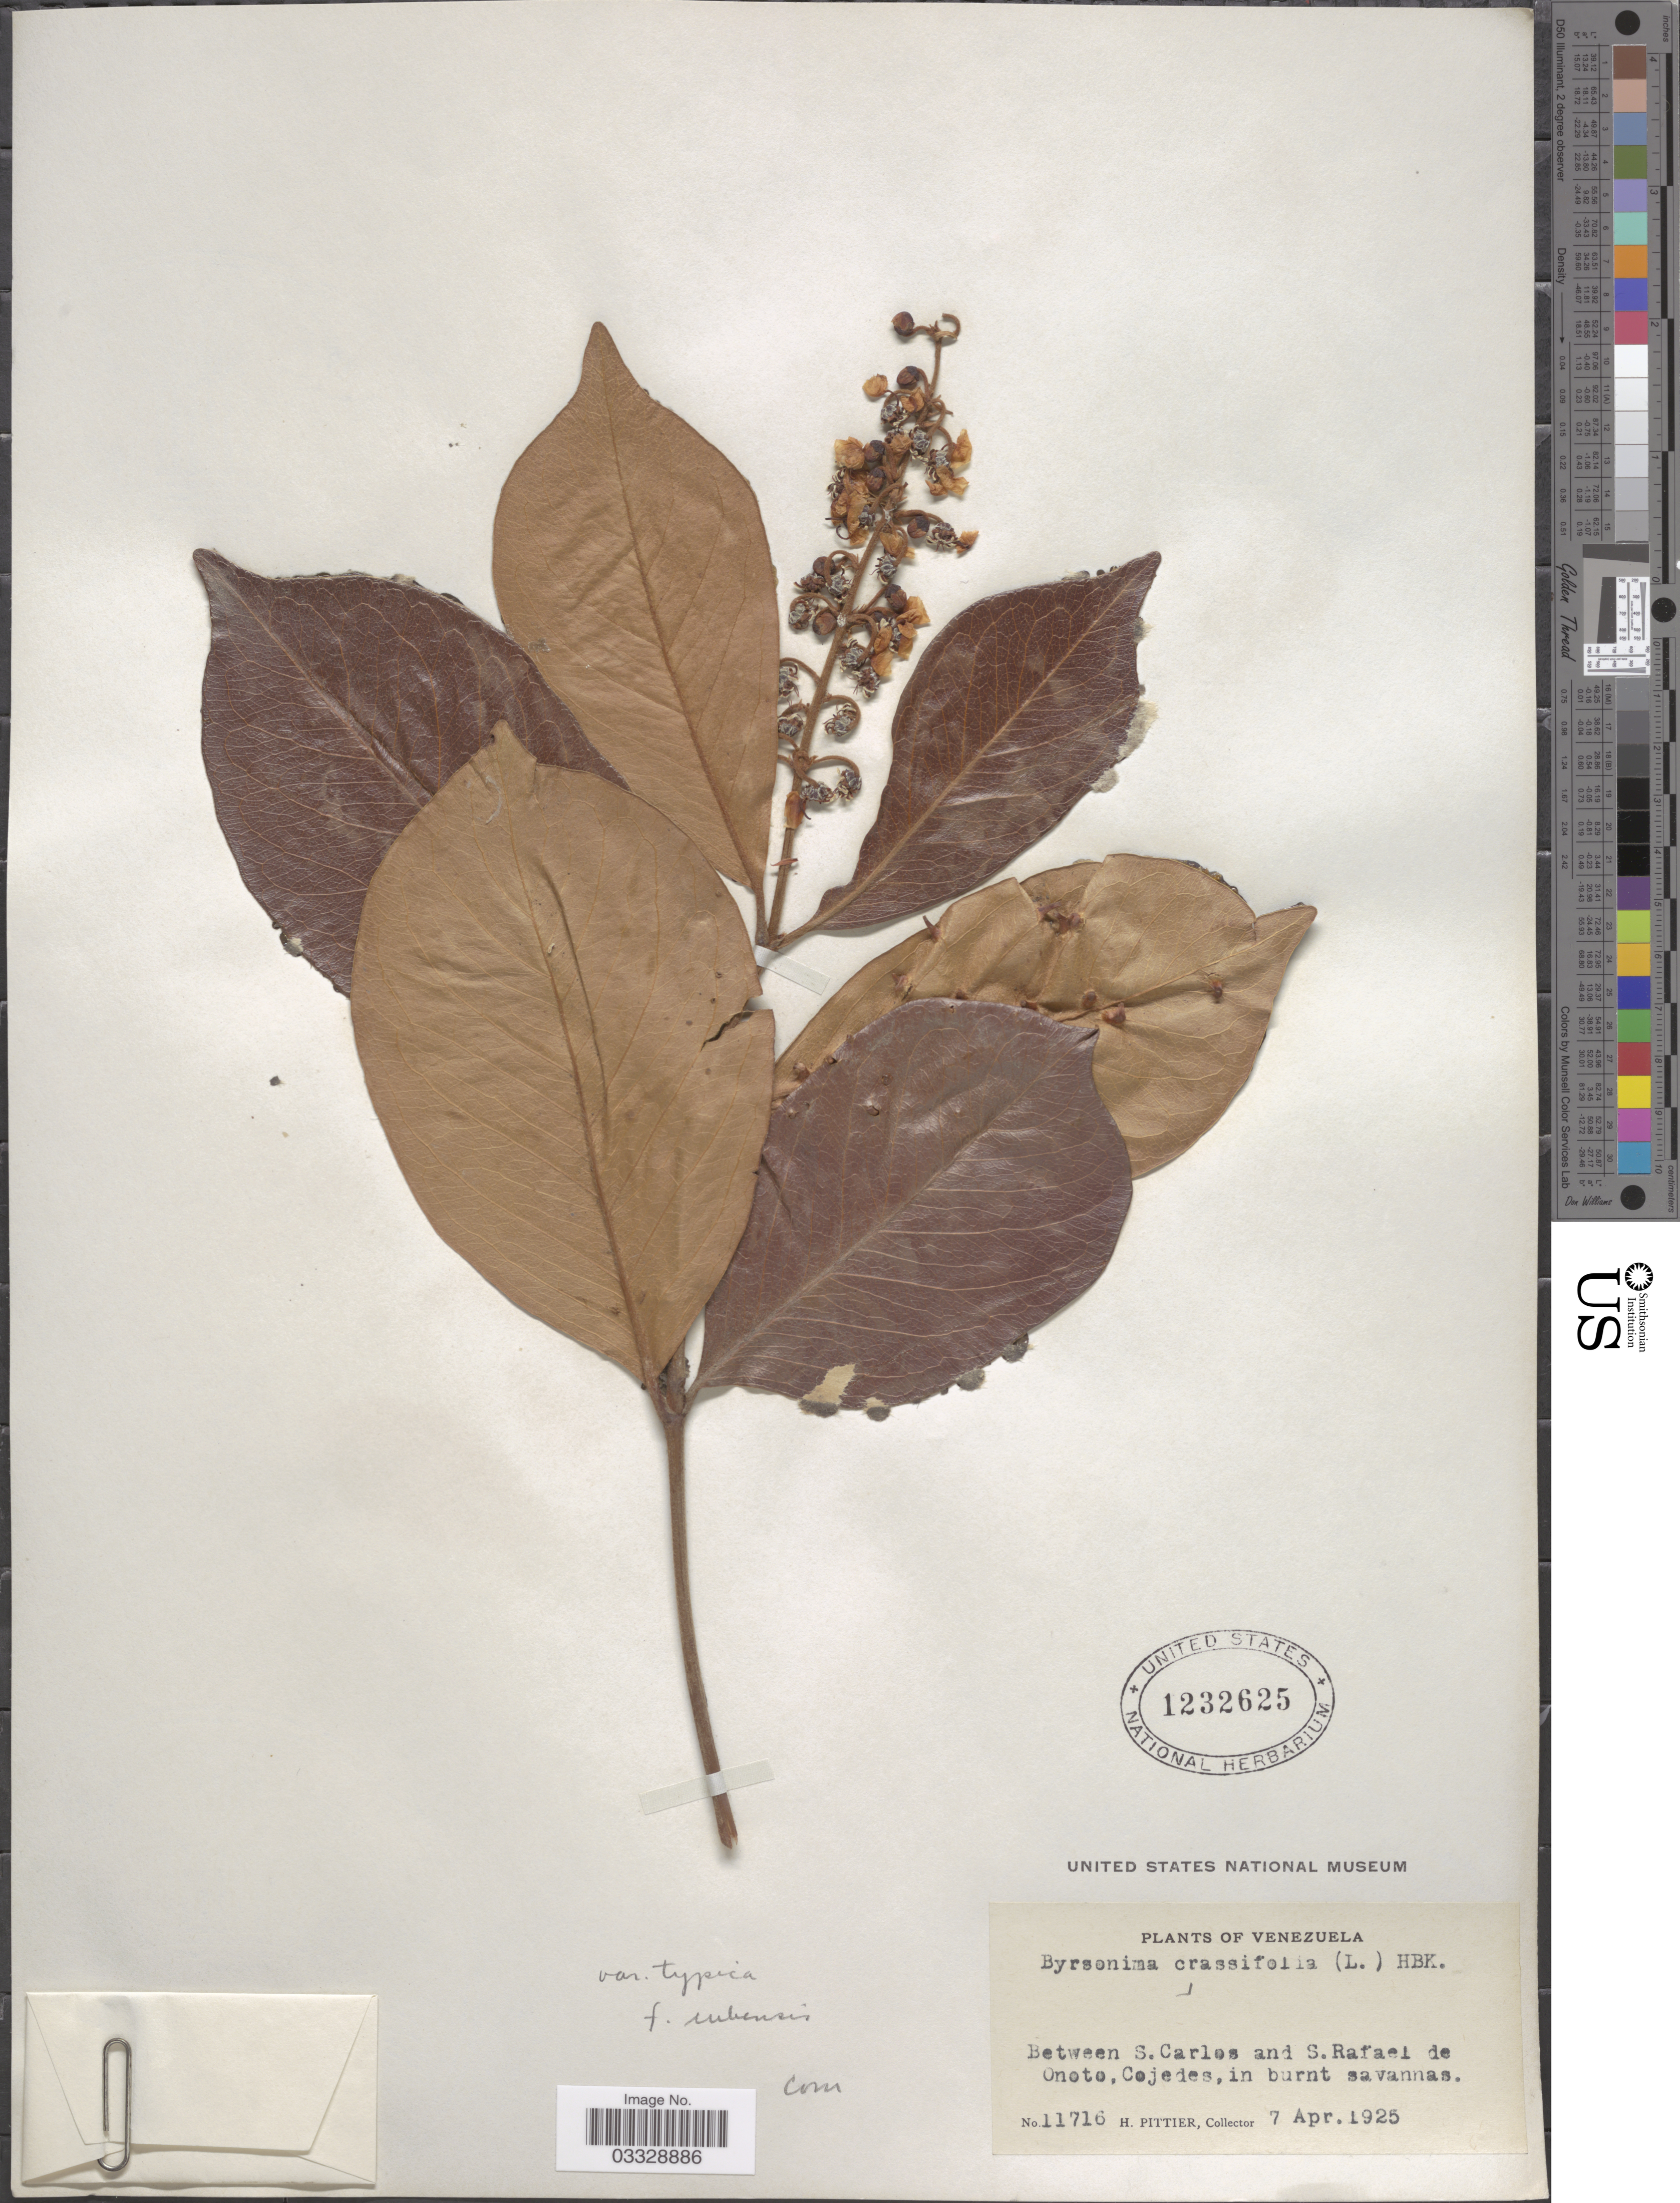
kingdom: Plantae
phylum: Tracheophyta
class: Magnoliopsida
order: Malpighiales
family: Malpighiaceae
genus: Byrsonima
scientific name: Byrsonima crassifolia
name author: (L.) Kunth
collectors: H. F. Pittier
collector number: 11716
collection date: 1925-04-07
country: Venezuela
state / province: Cojedes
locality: Between S. Carlos and S. Rafael de Onoto.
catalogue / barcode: US 1232625